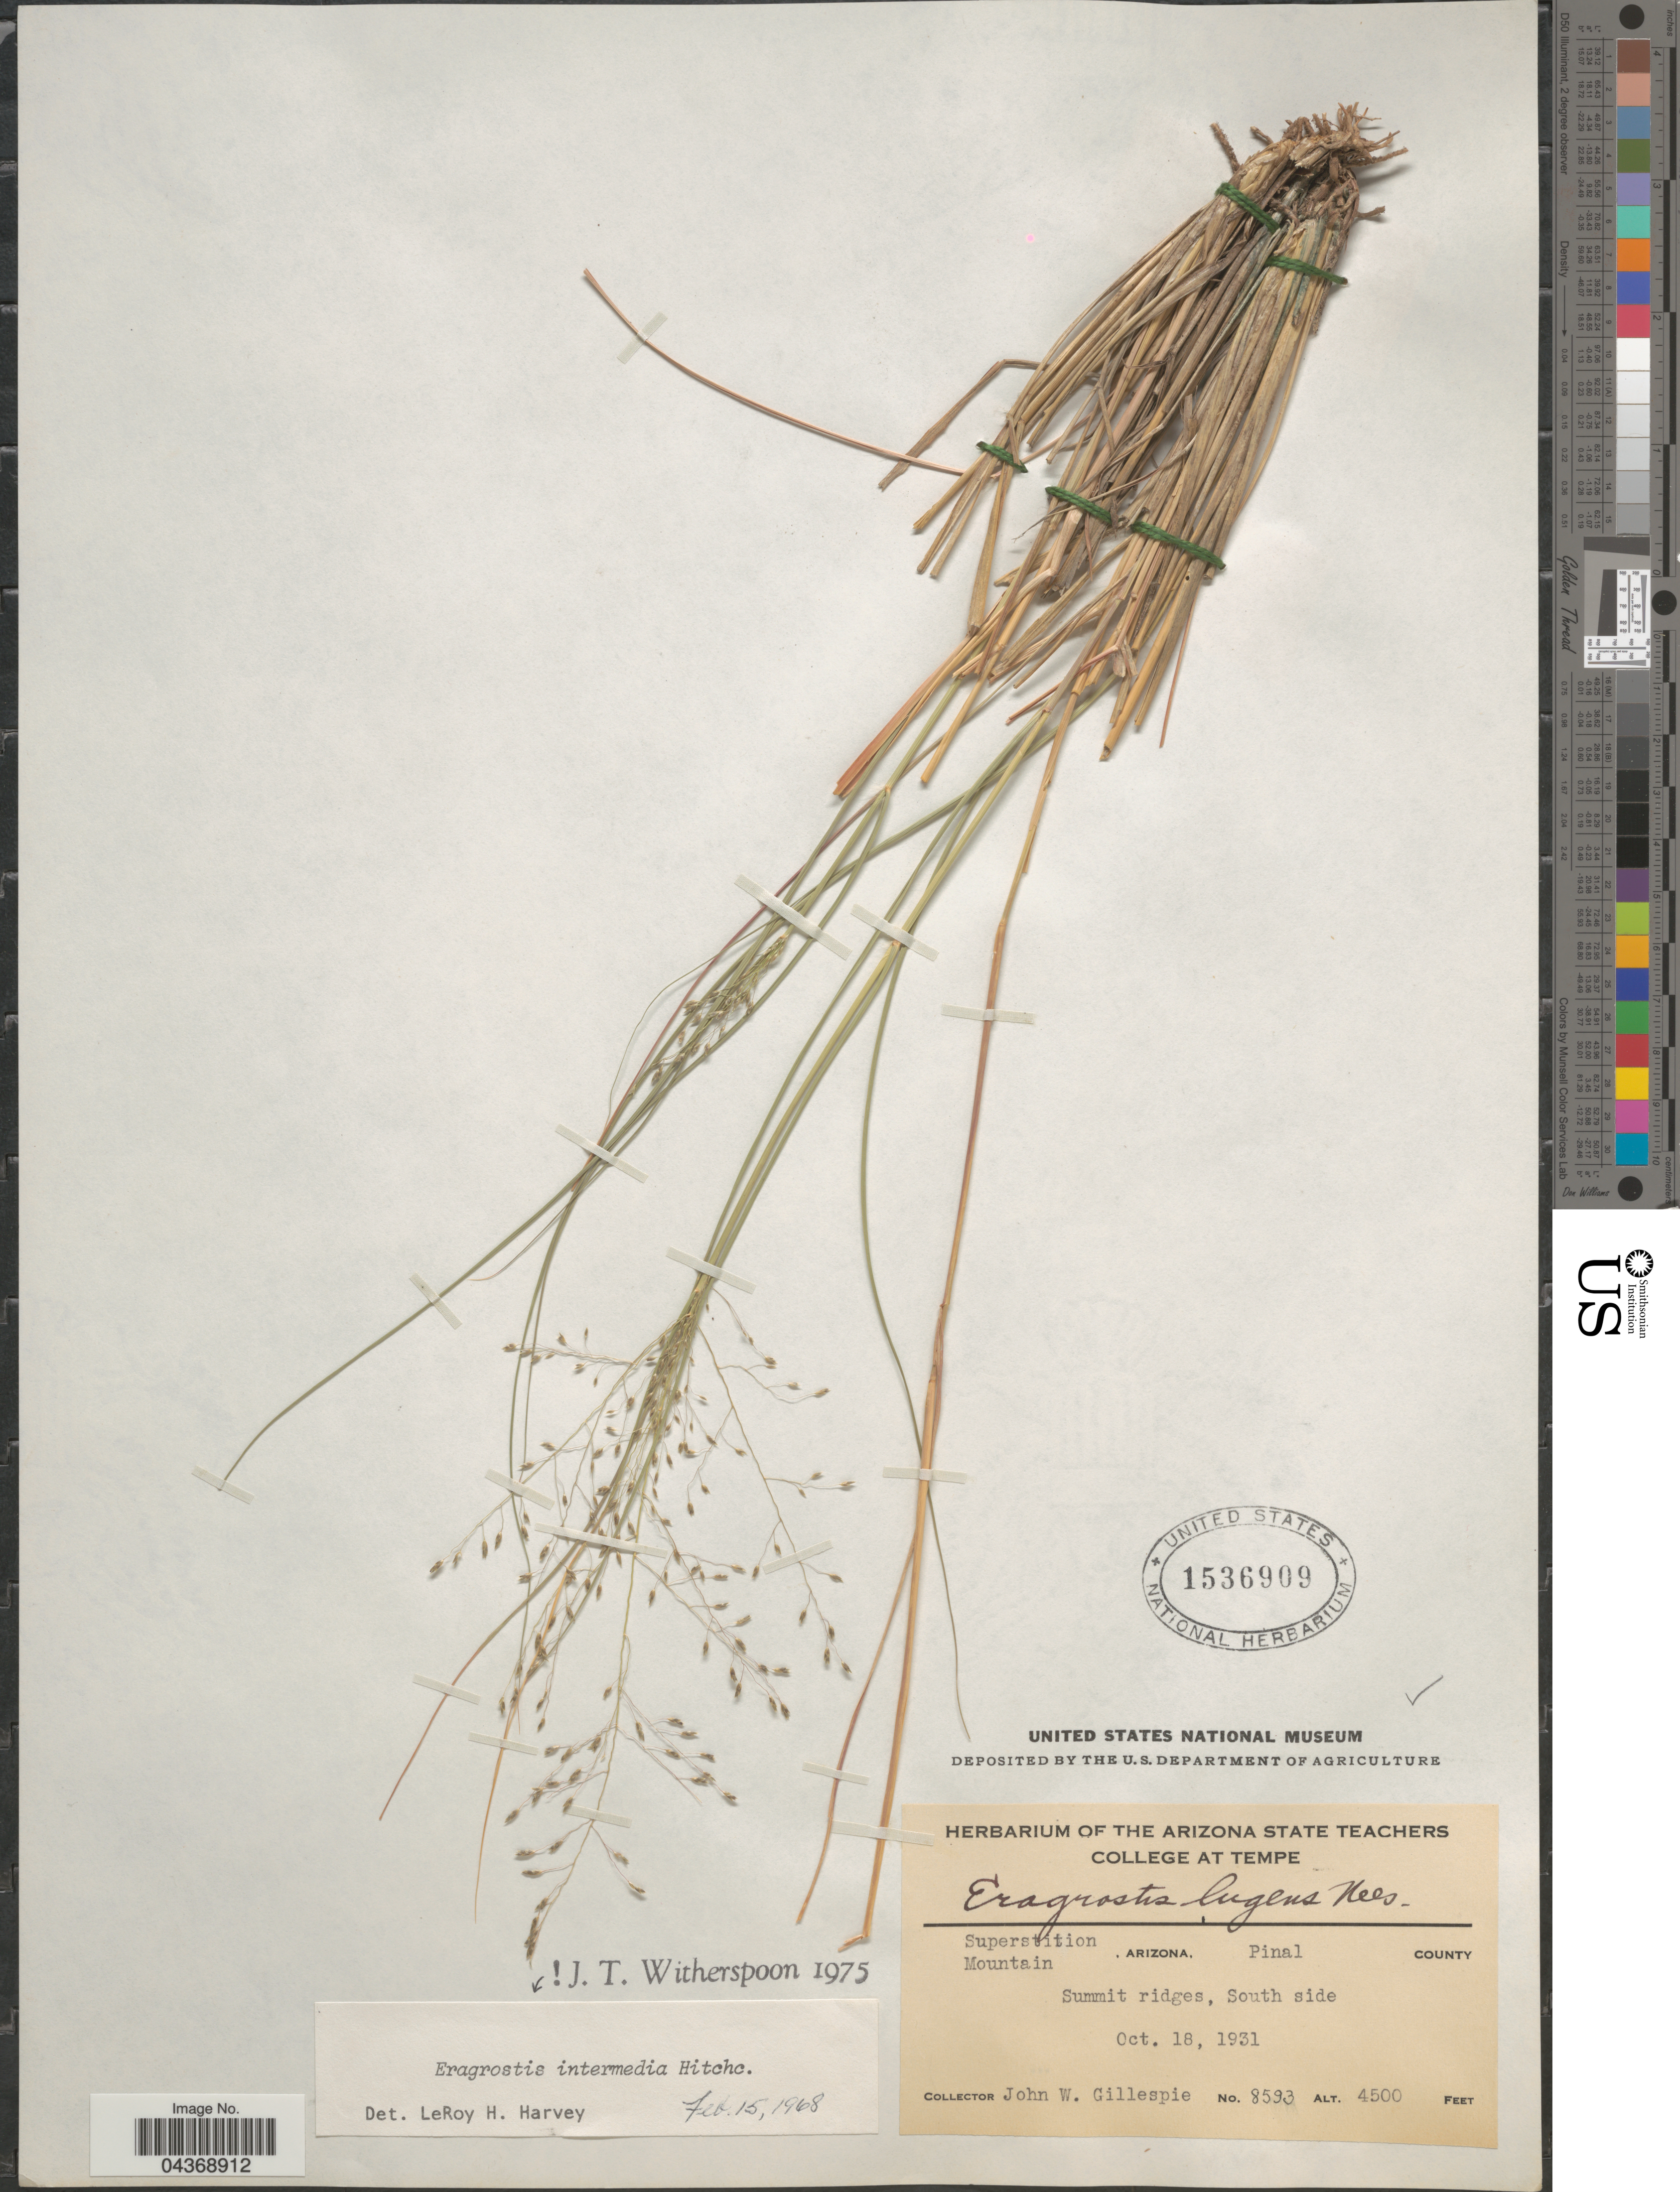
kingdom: Plantae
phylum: Tracheophyta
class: Liliopsida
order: Poales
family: Poaceae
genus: Eragrostis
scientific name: Eragrostis intermedia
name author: Hitchc.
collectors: J. W. Gillespie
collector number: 8593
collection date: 1931-10-18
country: United States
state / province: Arizona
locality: Superstition Mountain, Pinal County. Summit ridges, South side.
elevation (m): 1372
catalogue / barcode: US 1536909